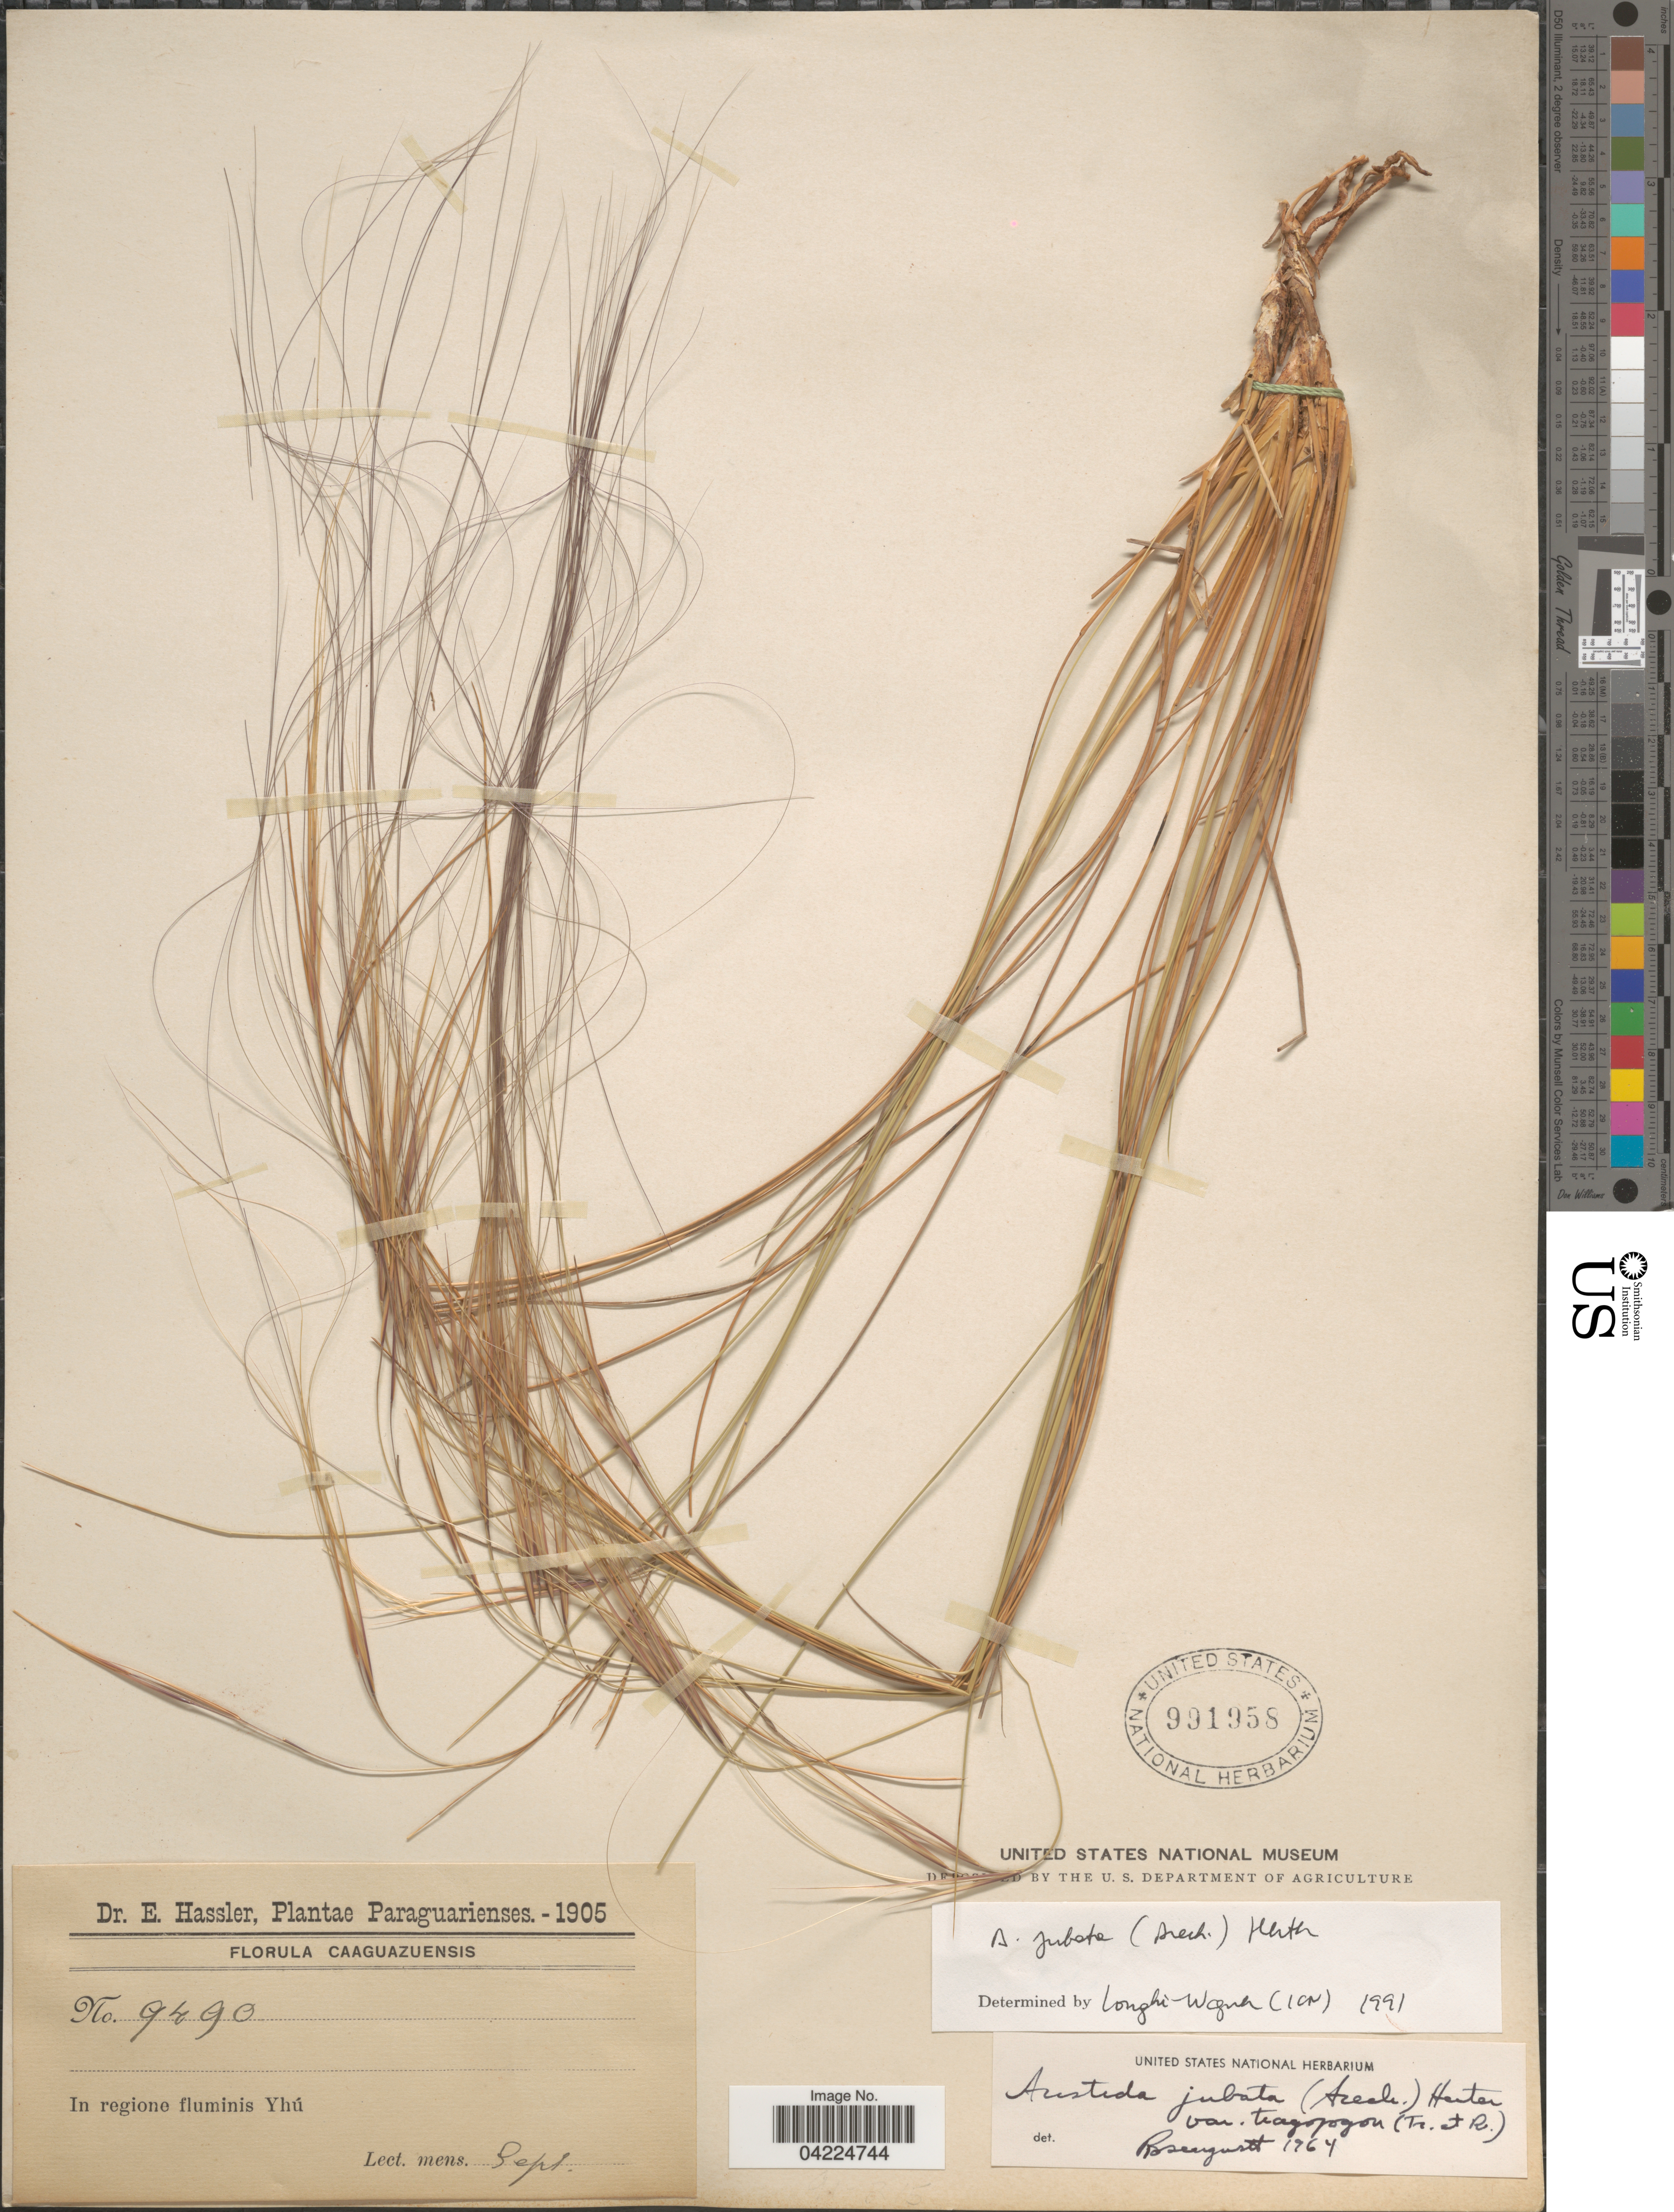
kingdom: Plantae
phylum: Tracheophyta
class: Liliopsida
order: Poales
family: Poaceae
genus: Aristida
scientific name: Aristida jubata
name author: (Arechav.) Herter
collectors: E. Hassler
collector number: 9490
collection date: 1905-09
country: Paraguay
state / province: Caaguazu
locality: Caaguazuensis. In regione fluminis Yhú.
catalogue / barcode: US 991958